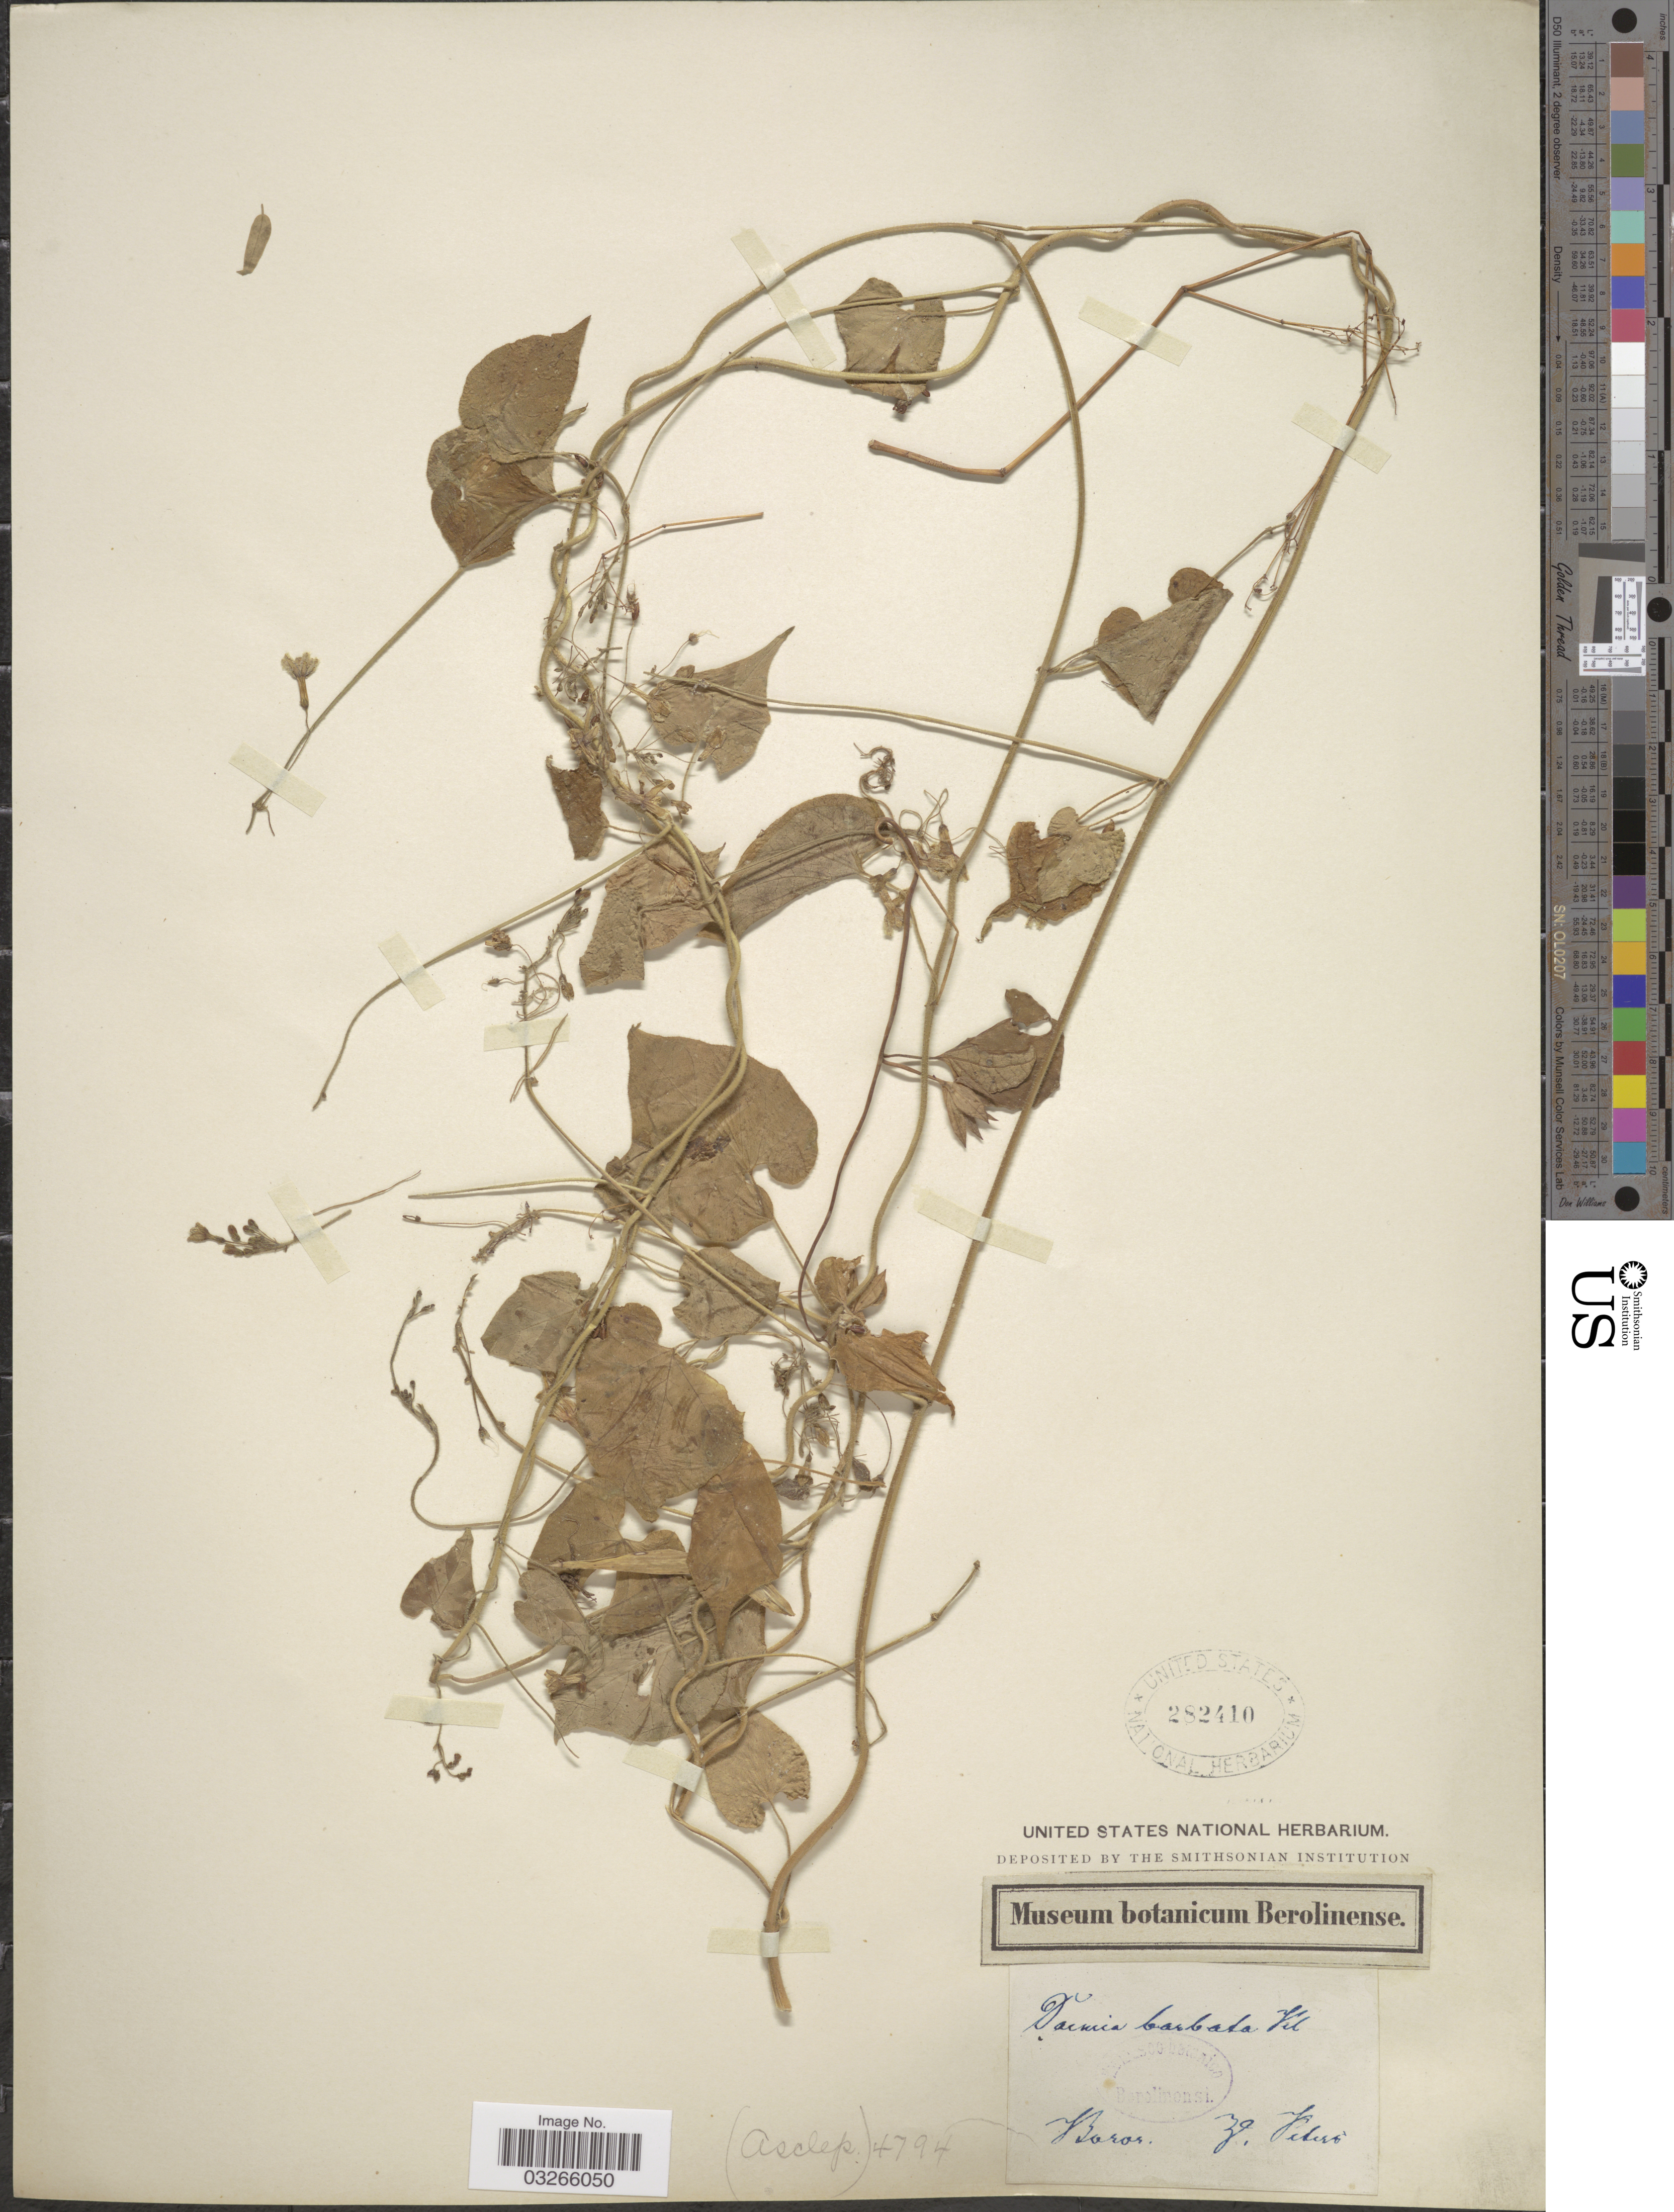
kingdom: Plantae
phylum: Tracheophyta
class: Magnoliopsida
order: Gentianales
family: Apocynaceae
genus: Doemia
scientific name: Doemia barbata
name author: Klotzsch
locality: Boror. [interpreted]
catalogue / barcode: US 282410